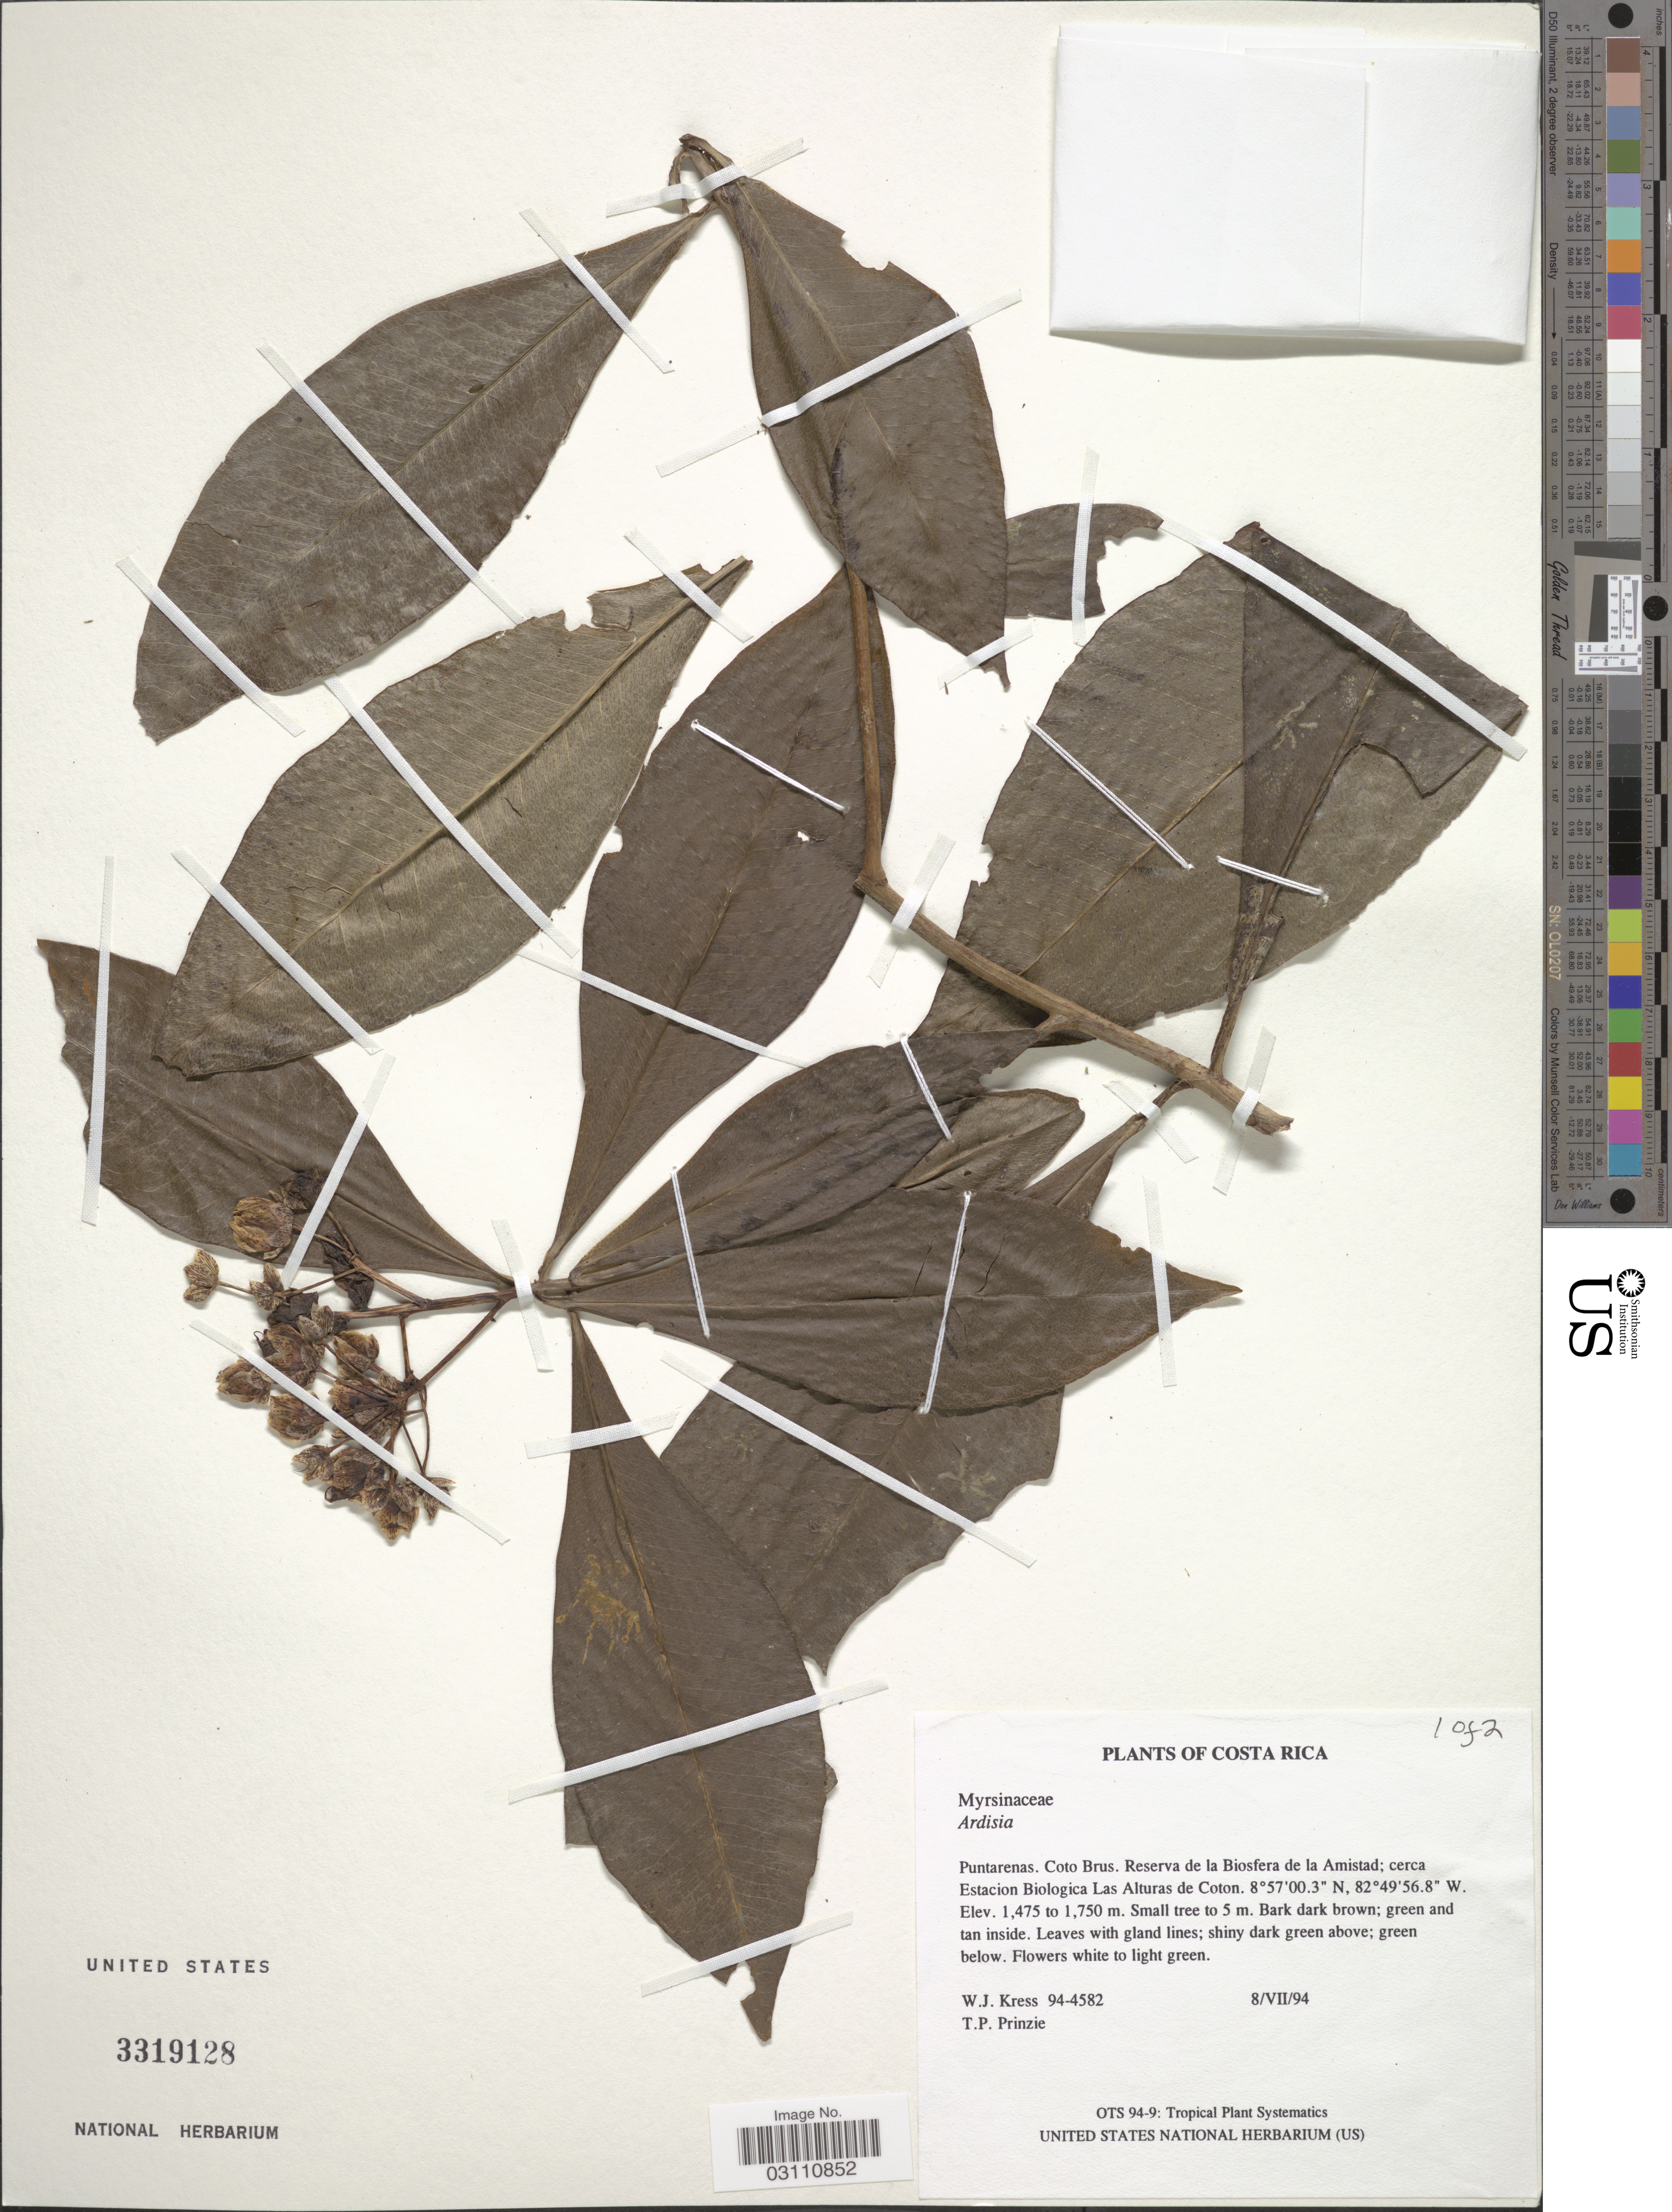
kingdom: Plantae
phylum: Tracheophyta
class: Magnoliopsida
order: Ericales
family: Primulaceae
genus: Ardisia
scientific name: Ardisia sp.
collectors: W. J. Kress & T. Prinzie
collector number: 94-4582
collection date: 1994-07-08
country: Costa Rica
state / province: Puntarenas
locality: Coto Brus. Reserva de la Biosfera de la Amistad; cerca Estacion Biologica Las Alturas de Coton.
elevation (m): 1475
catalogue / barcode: US 3319128